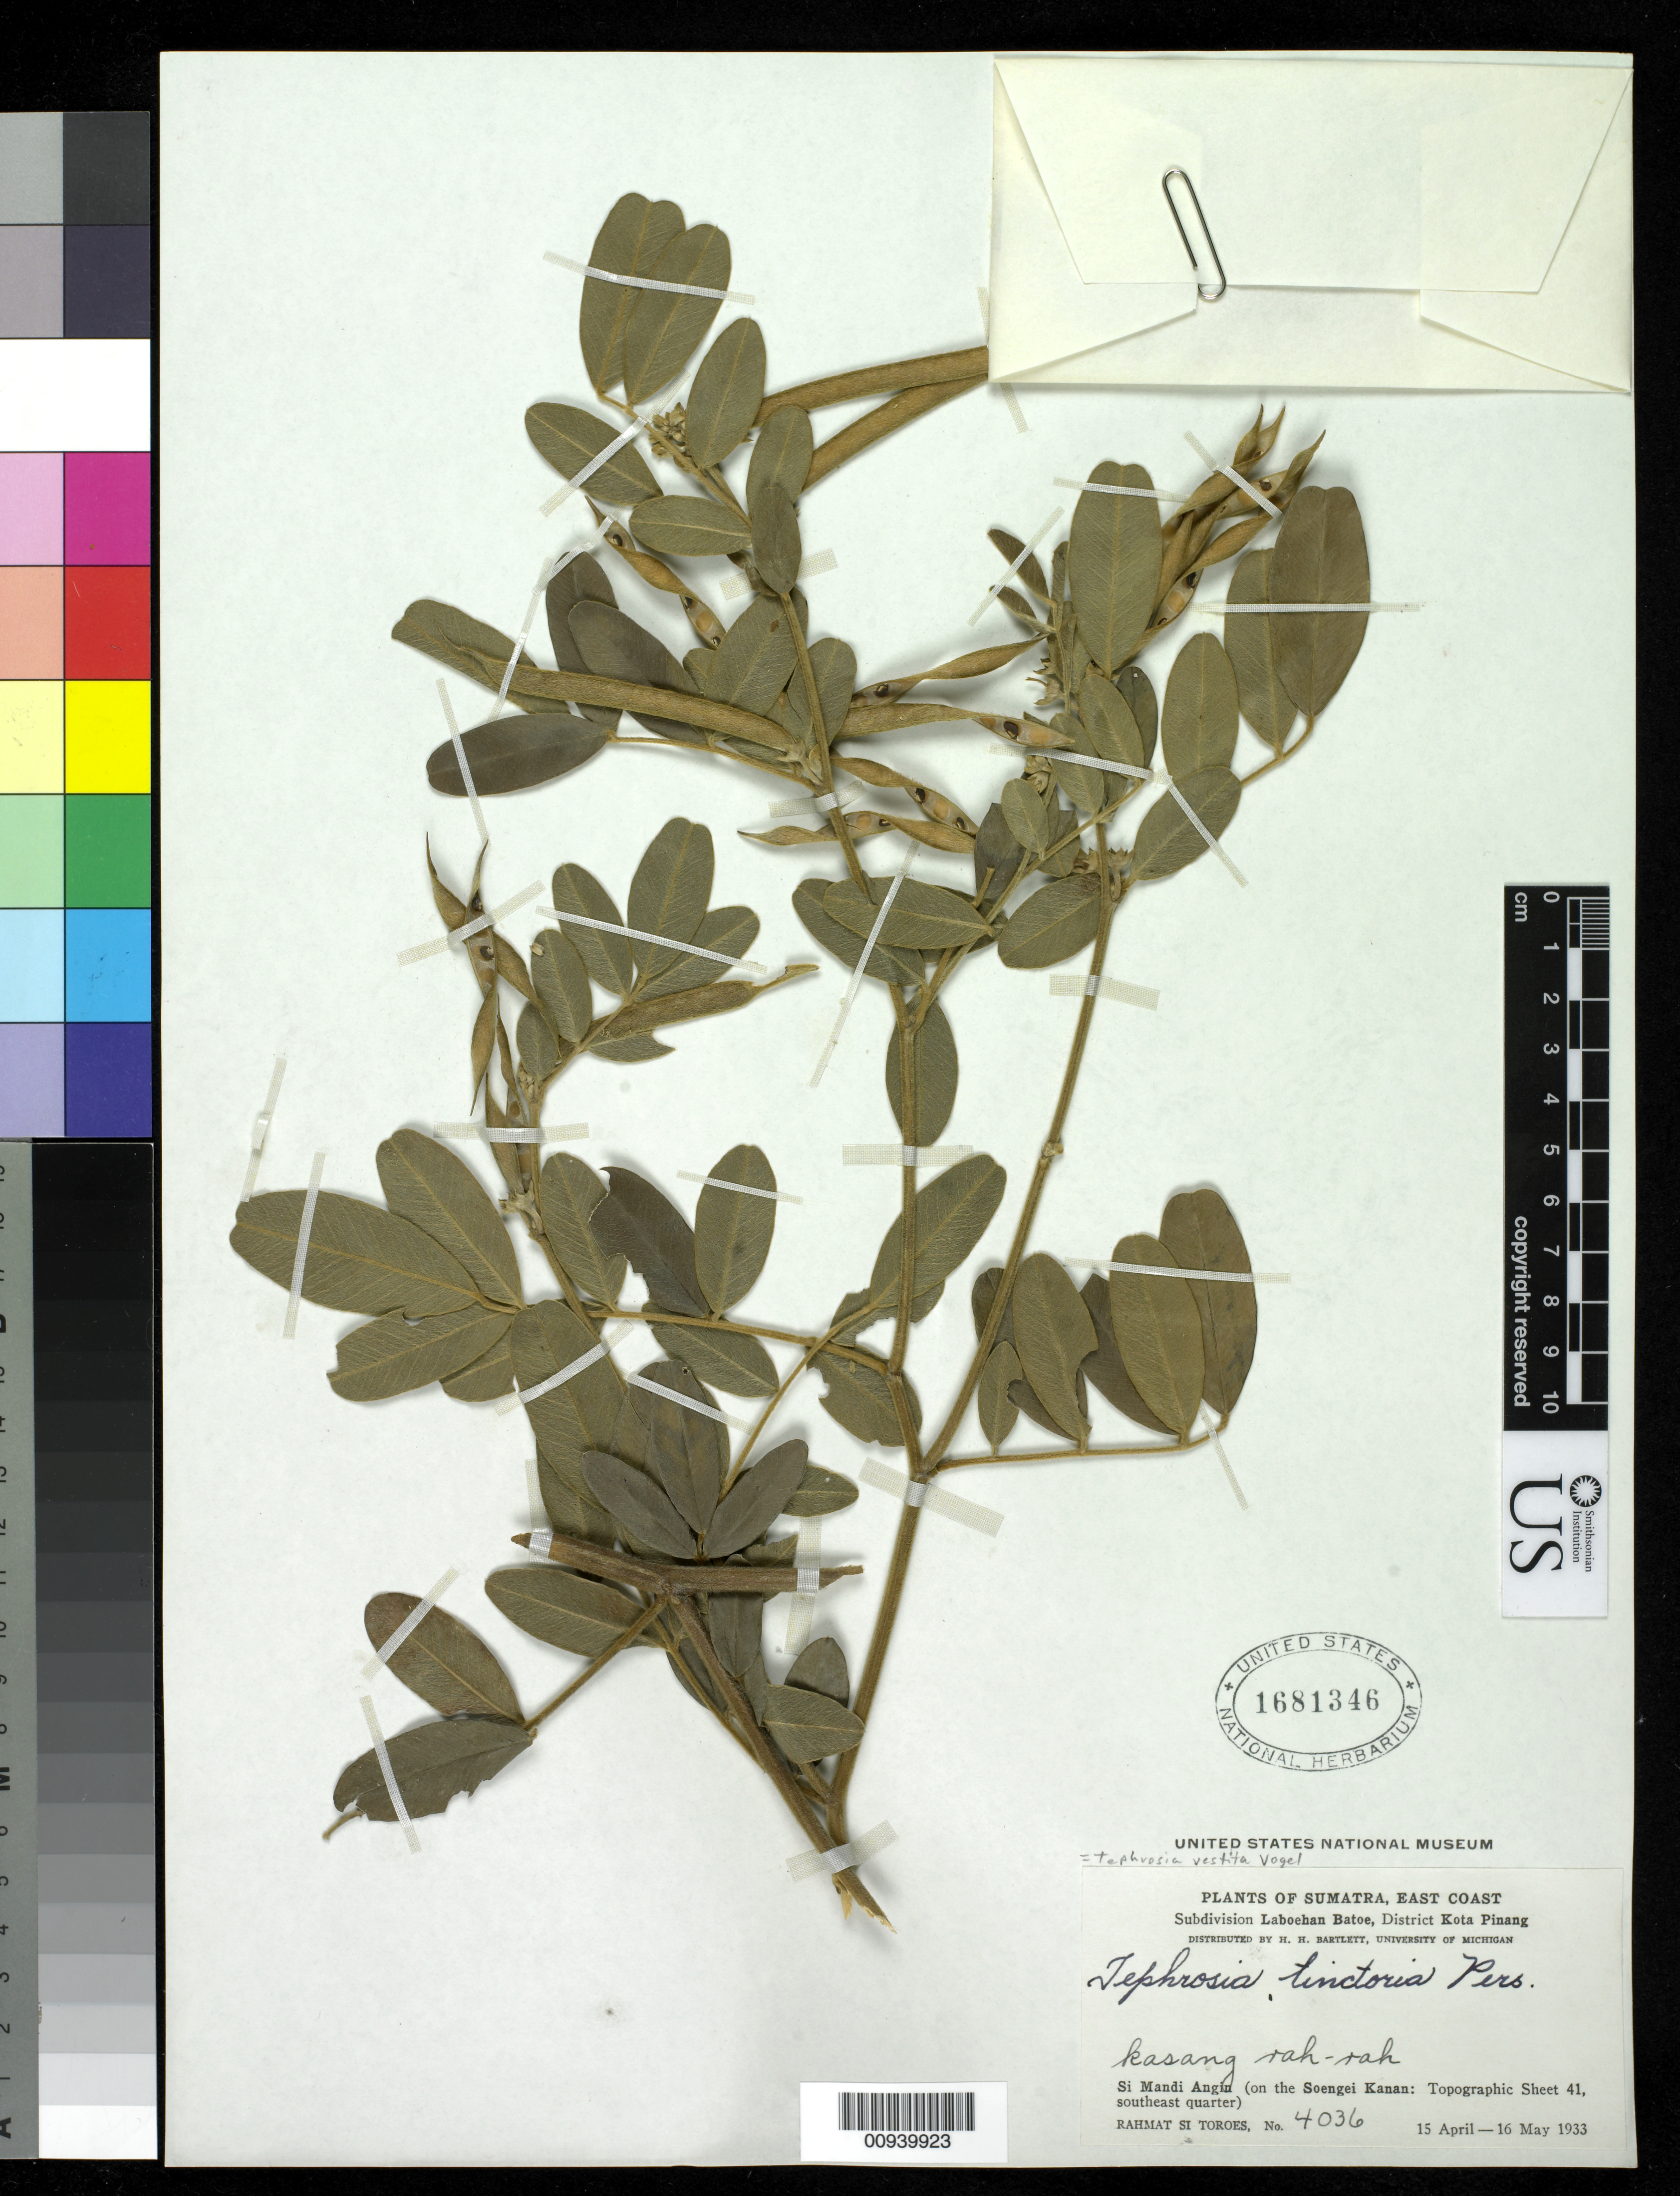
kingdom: Plantae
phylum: Tracheophyta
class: Magnoliopsida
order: Fabales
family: Fabaceae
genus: Tephrosia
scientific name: Tephrosia vestita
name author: Vogel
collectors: Rahmat Si Boeea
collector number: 4036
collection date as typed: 16 Mar 1933 to 15 Apr 1933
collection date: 1933-03-16/1933-04-15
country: Indonesia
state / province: Sumatra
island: Sumatra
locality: East Coast, Subdivision Laboehan Batoe, District Kota Pinang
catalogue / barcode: US 1681346